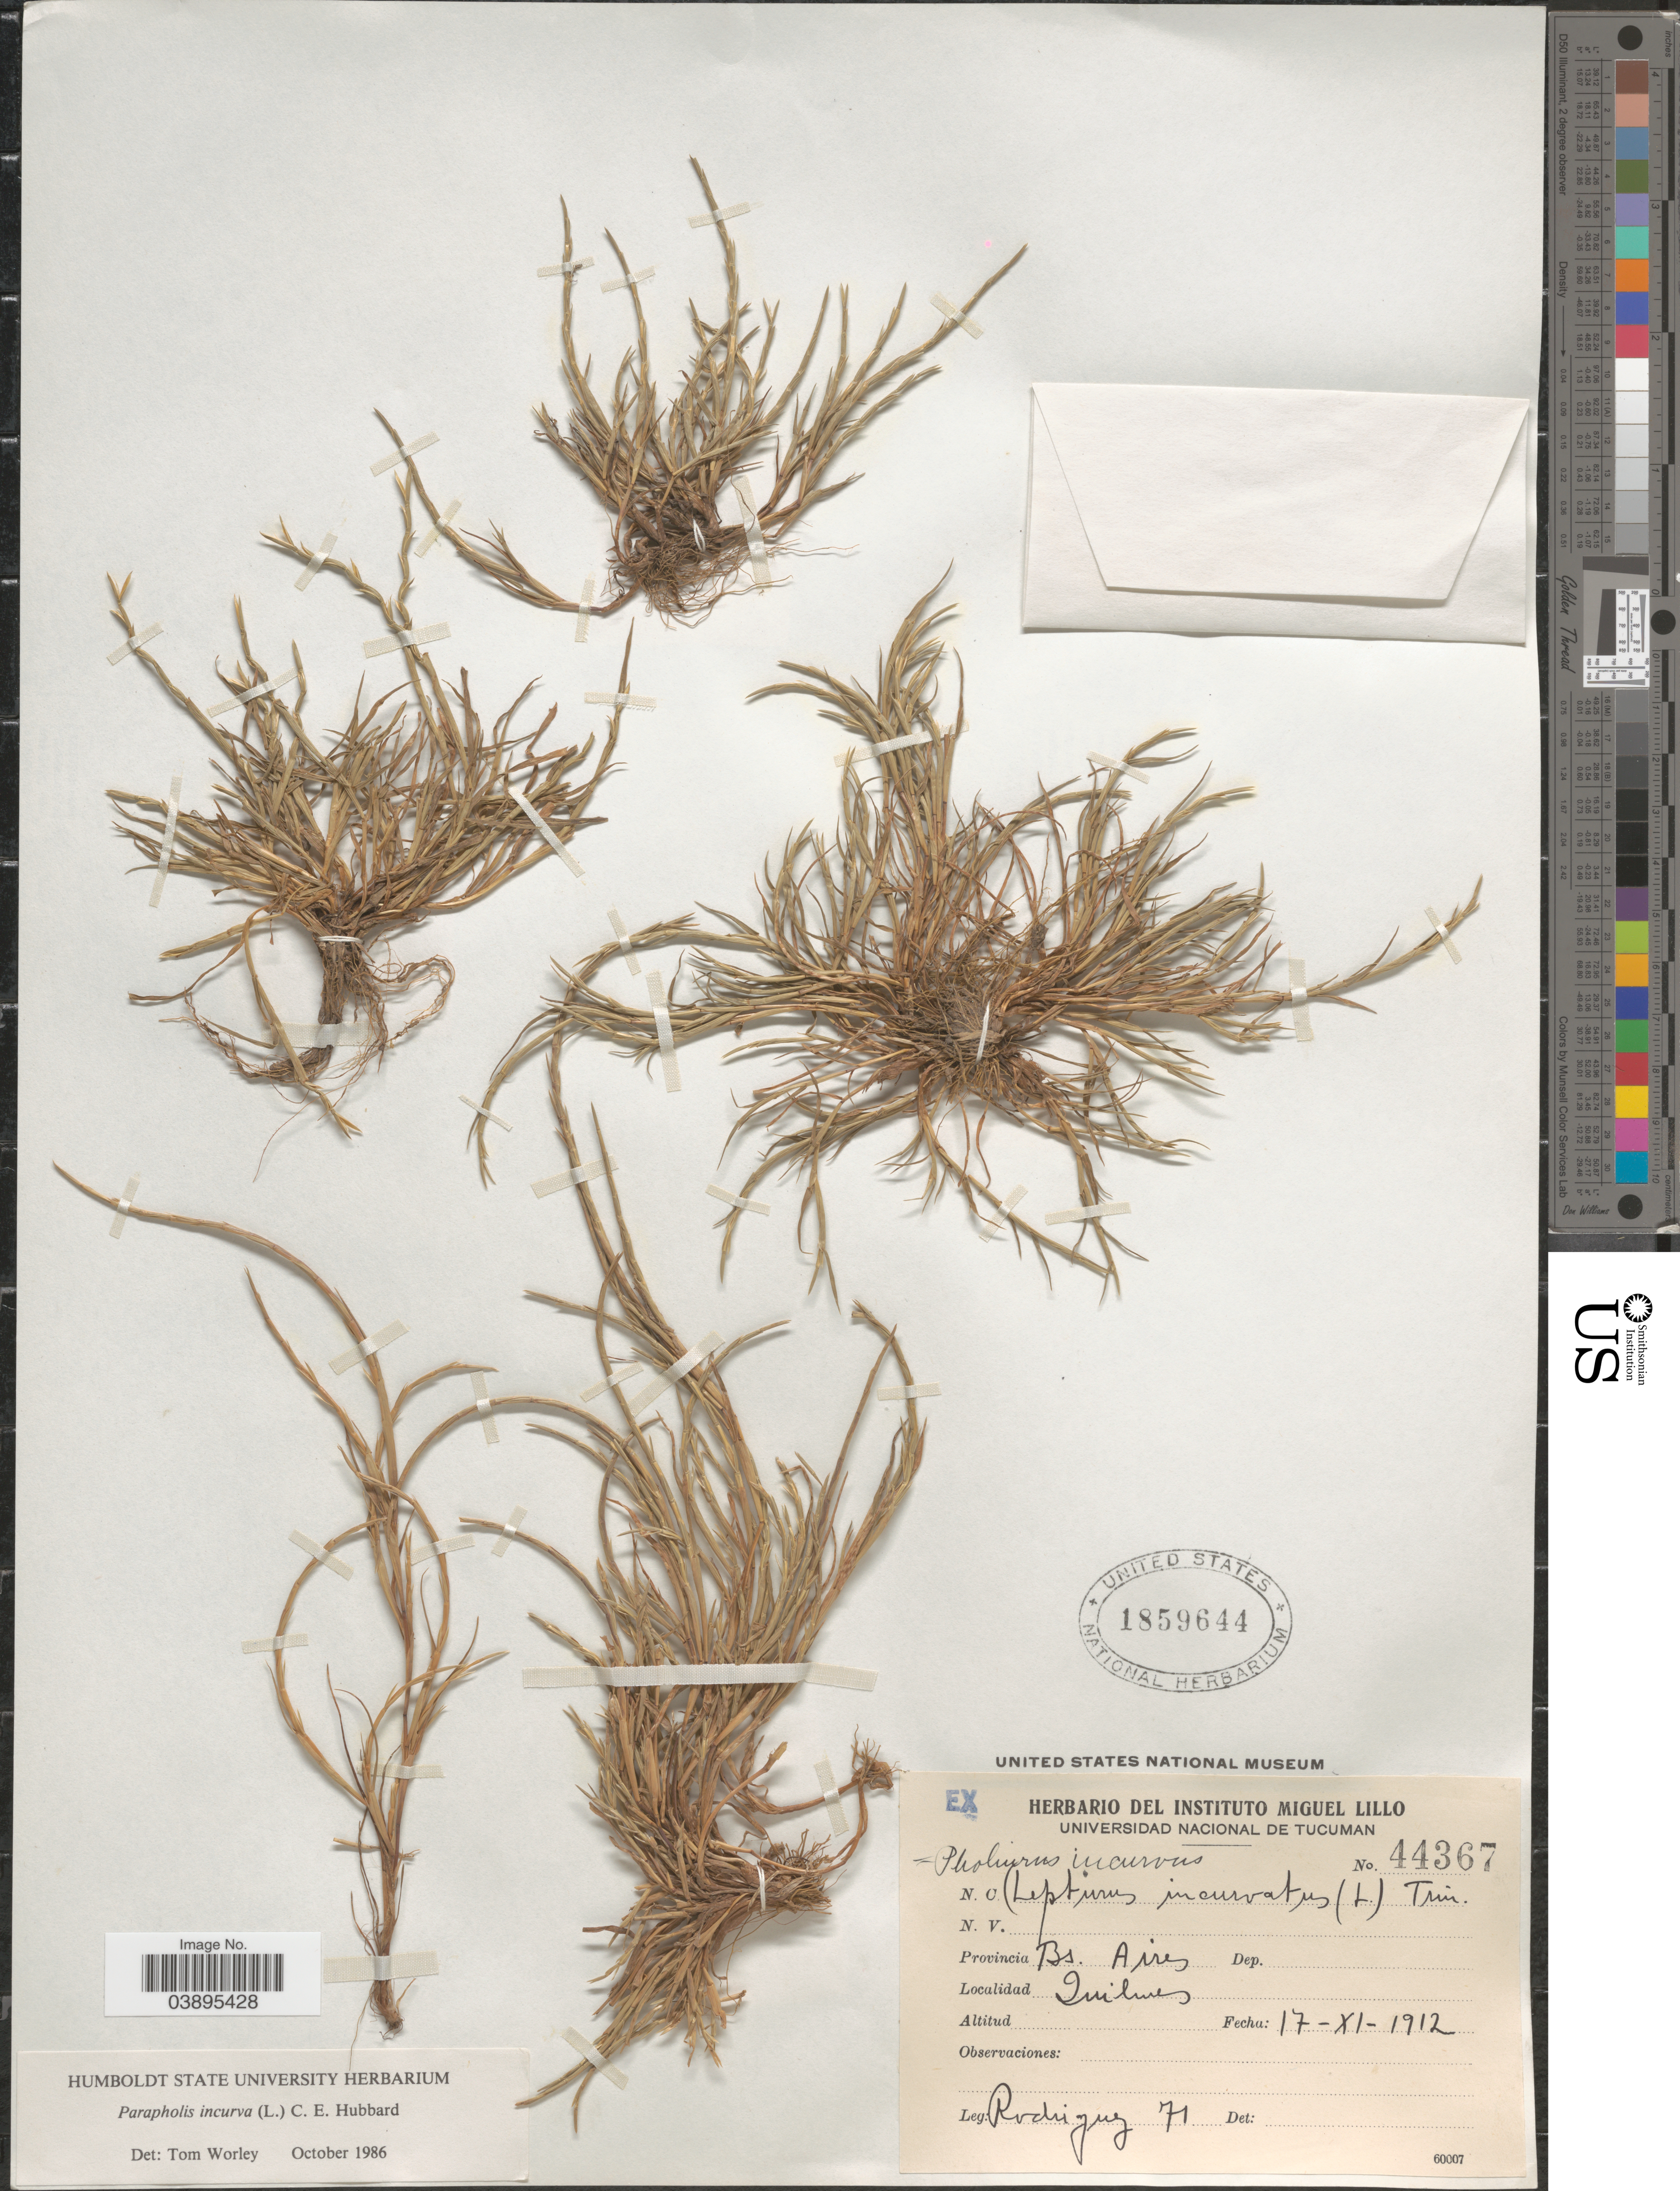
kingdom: Plantae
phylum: Tracheophyta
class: Liliopsida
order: Poales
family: Poaceae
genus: Parapholis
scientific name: Parapholis incurva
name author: (L.) C.E. Hubb.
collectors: Rodriguez, --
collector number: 71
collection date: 1912-11-17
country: Argentina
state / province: Buenos Aires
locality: Provincia Bs. Aires. Quilmes.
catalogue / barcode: US 1859644